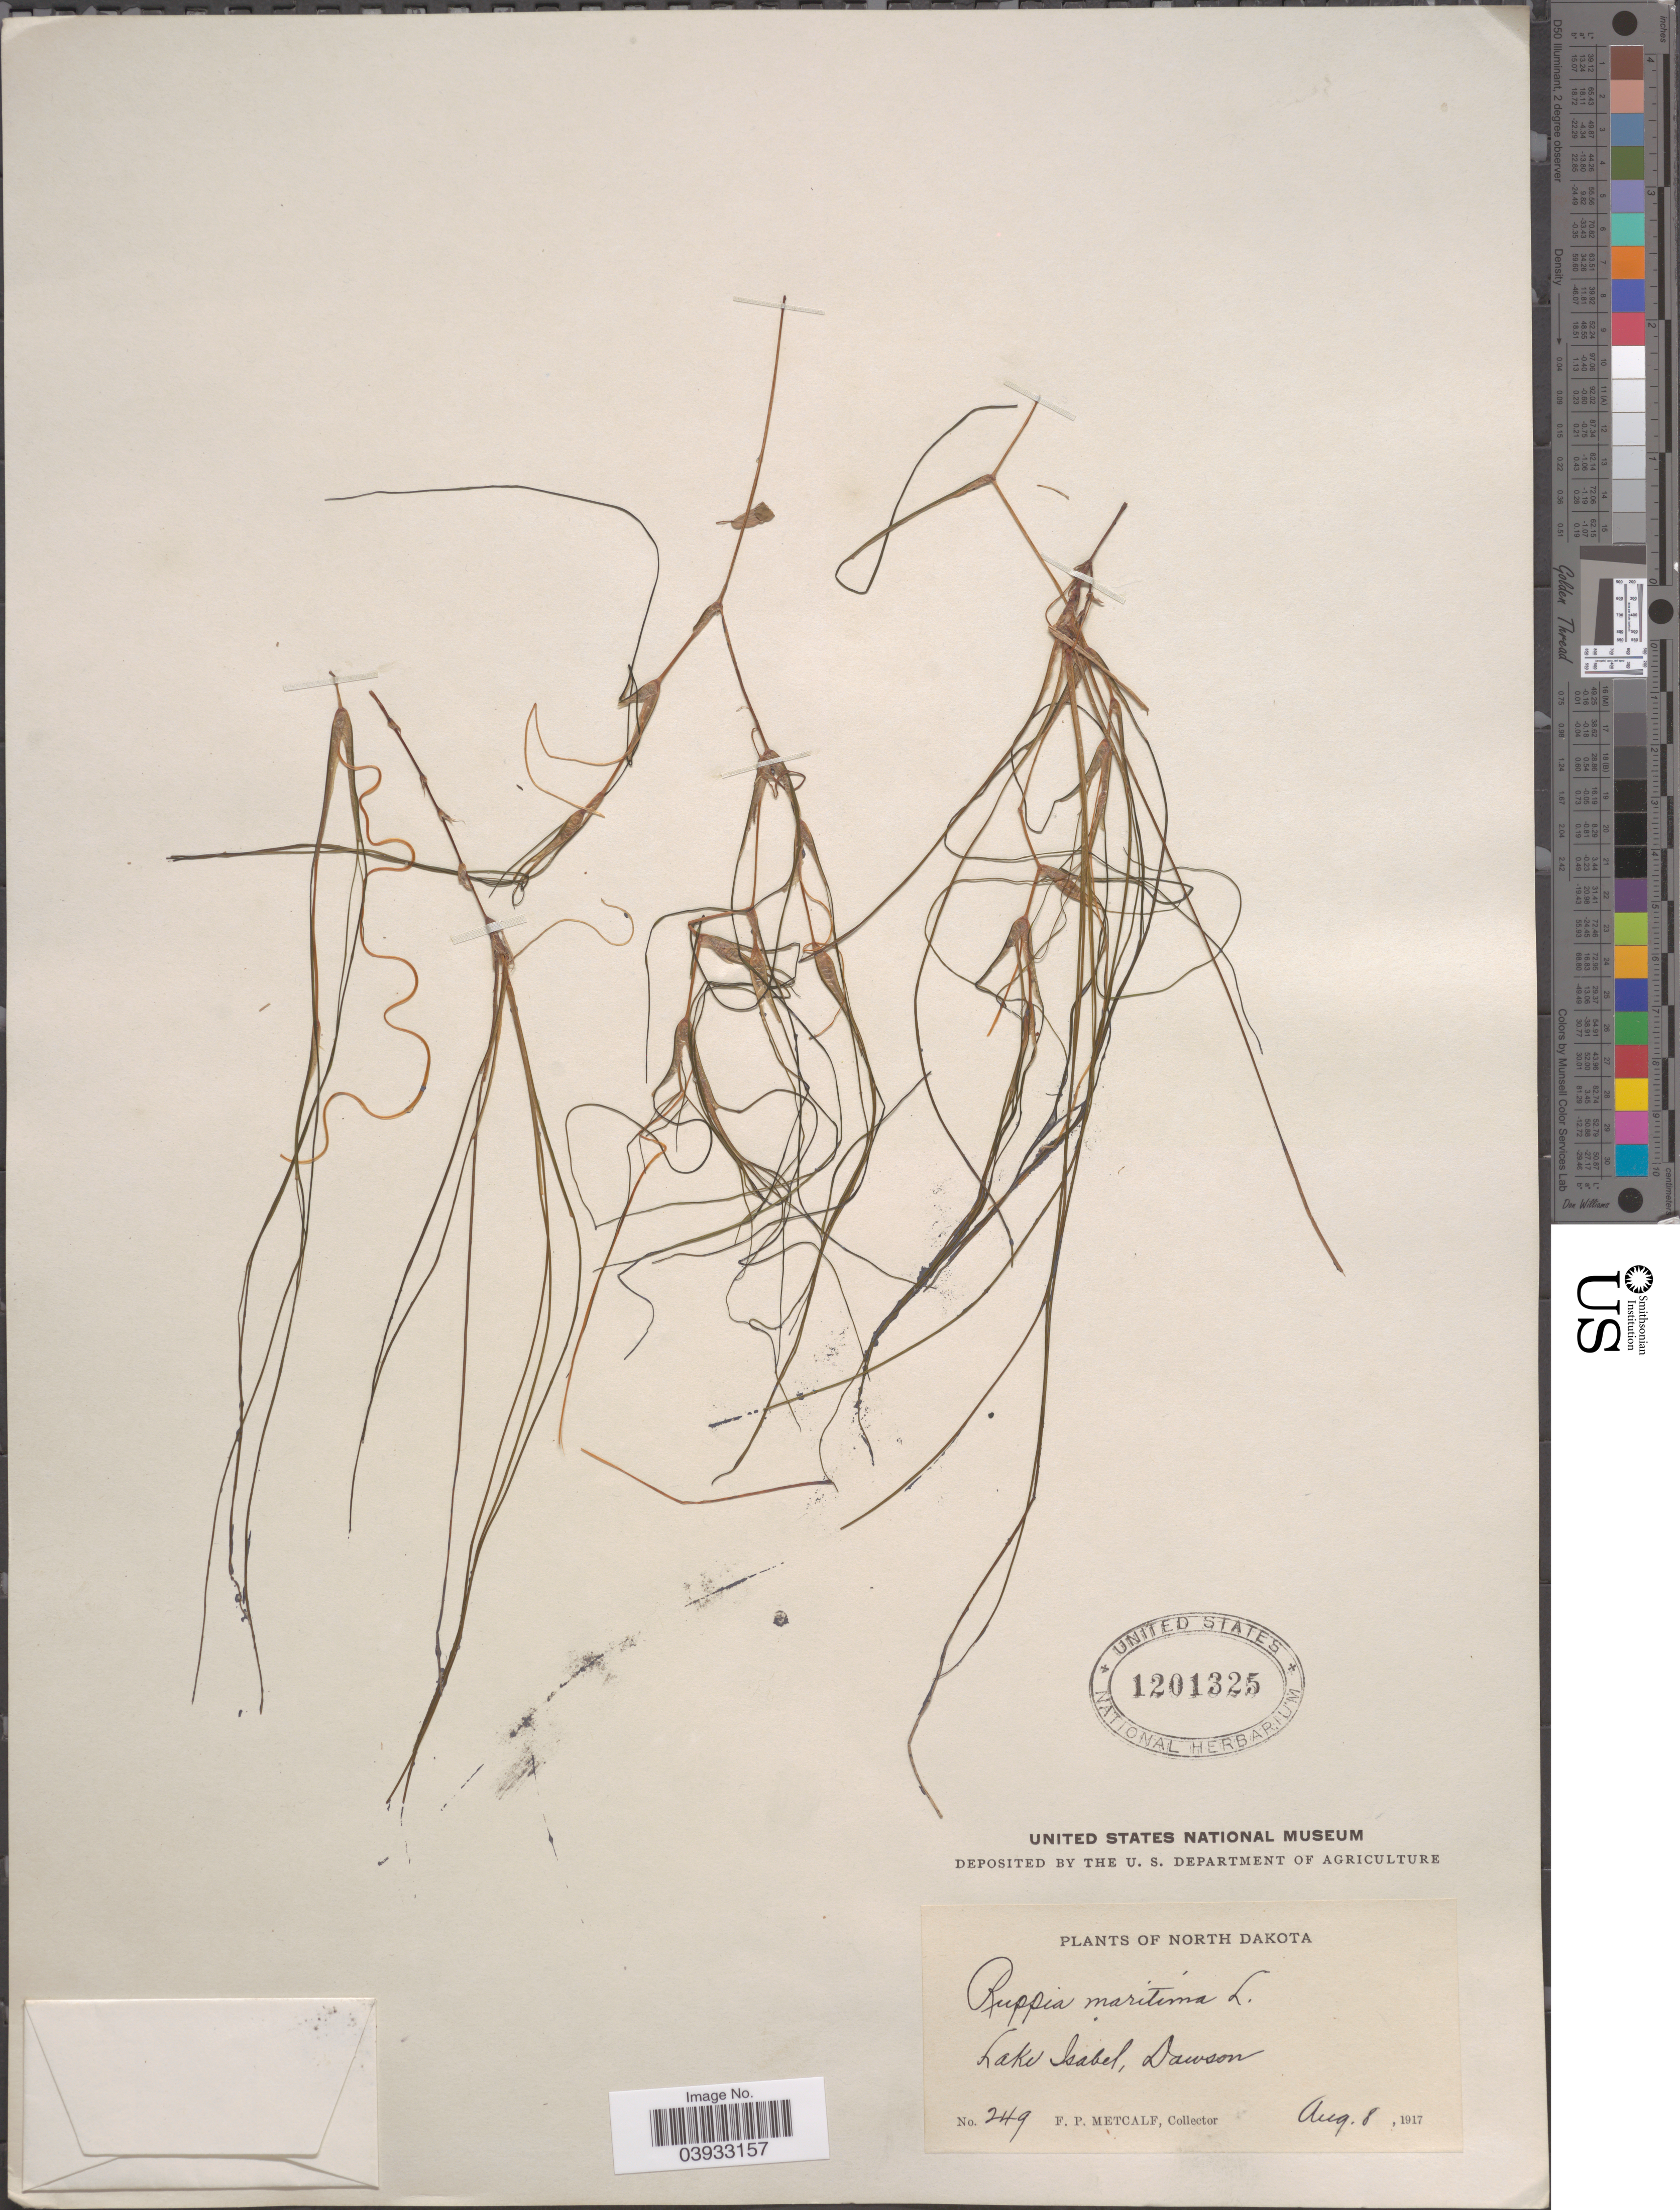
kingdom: Plantae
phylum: Tracheophyta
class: Liliopsida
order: Alismatales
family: Ruppiaceae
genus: Ruppia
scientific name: Ruppia maritima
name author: L.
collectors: F. Metcalf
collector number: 249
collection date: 1917-08-08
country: United States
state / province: North Dakota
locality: Lake Isabel, Dawson.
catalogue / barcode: US 1201325